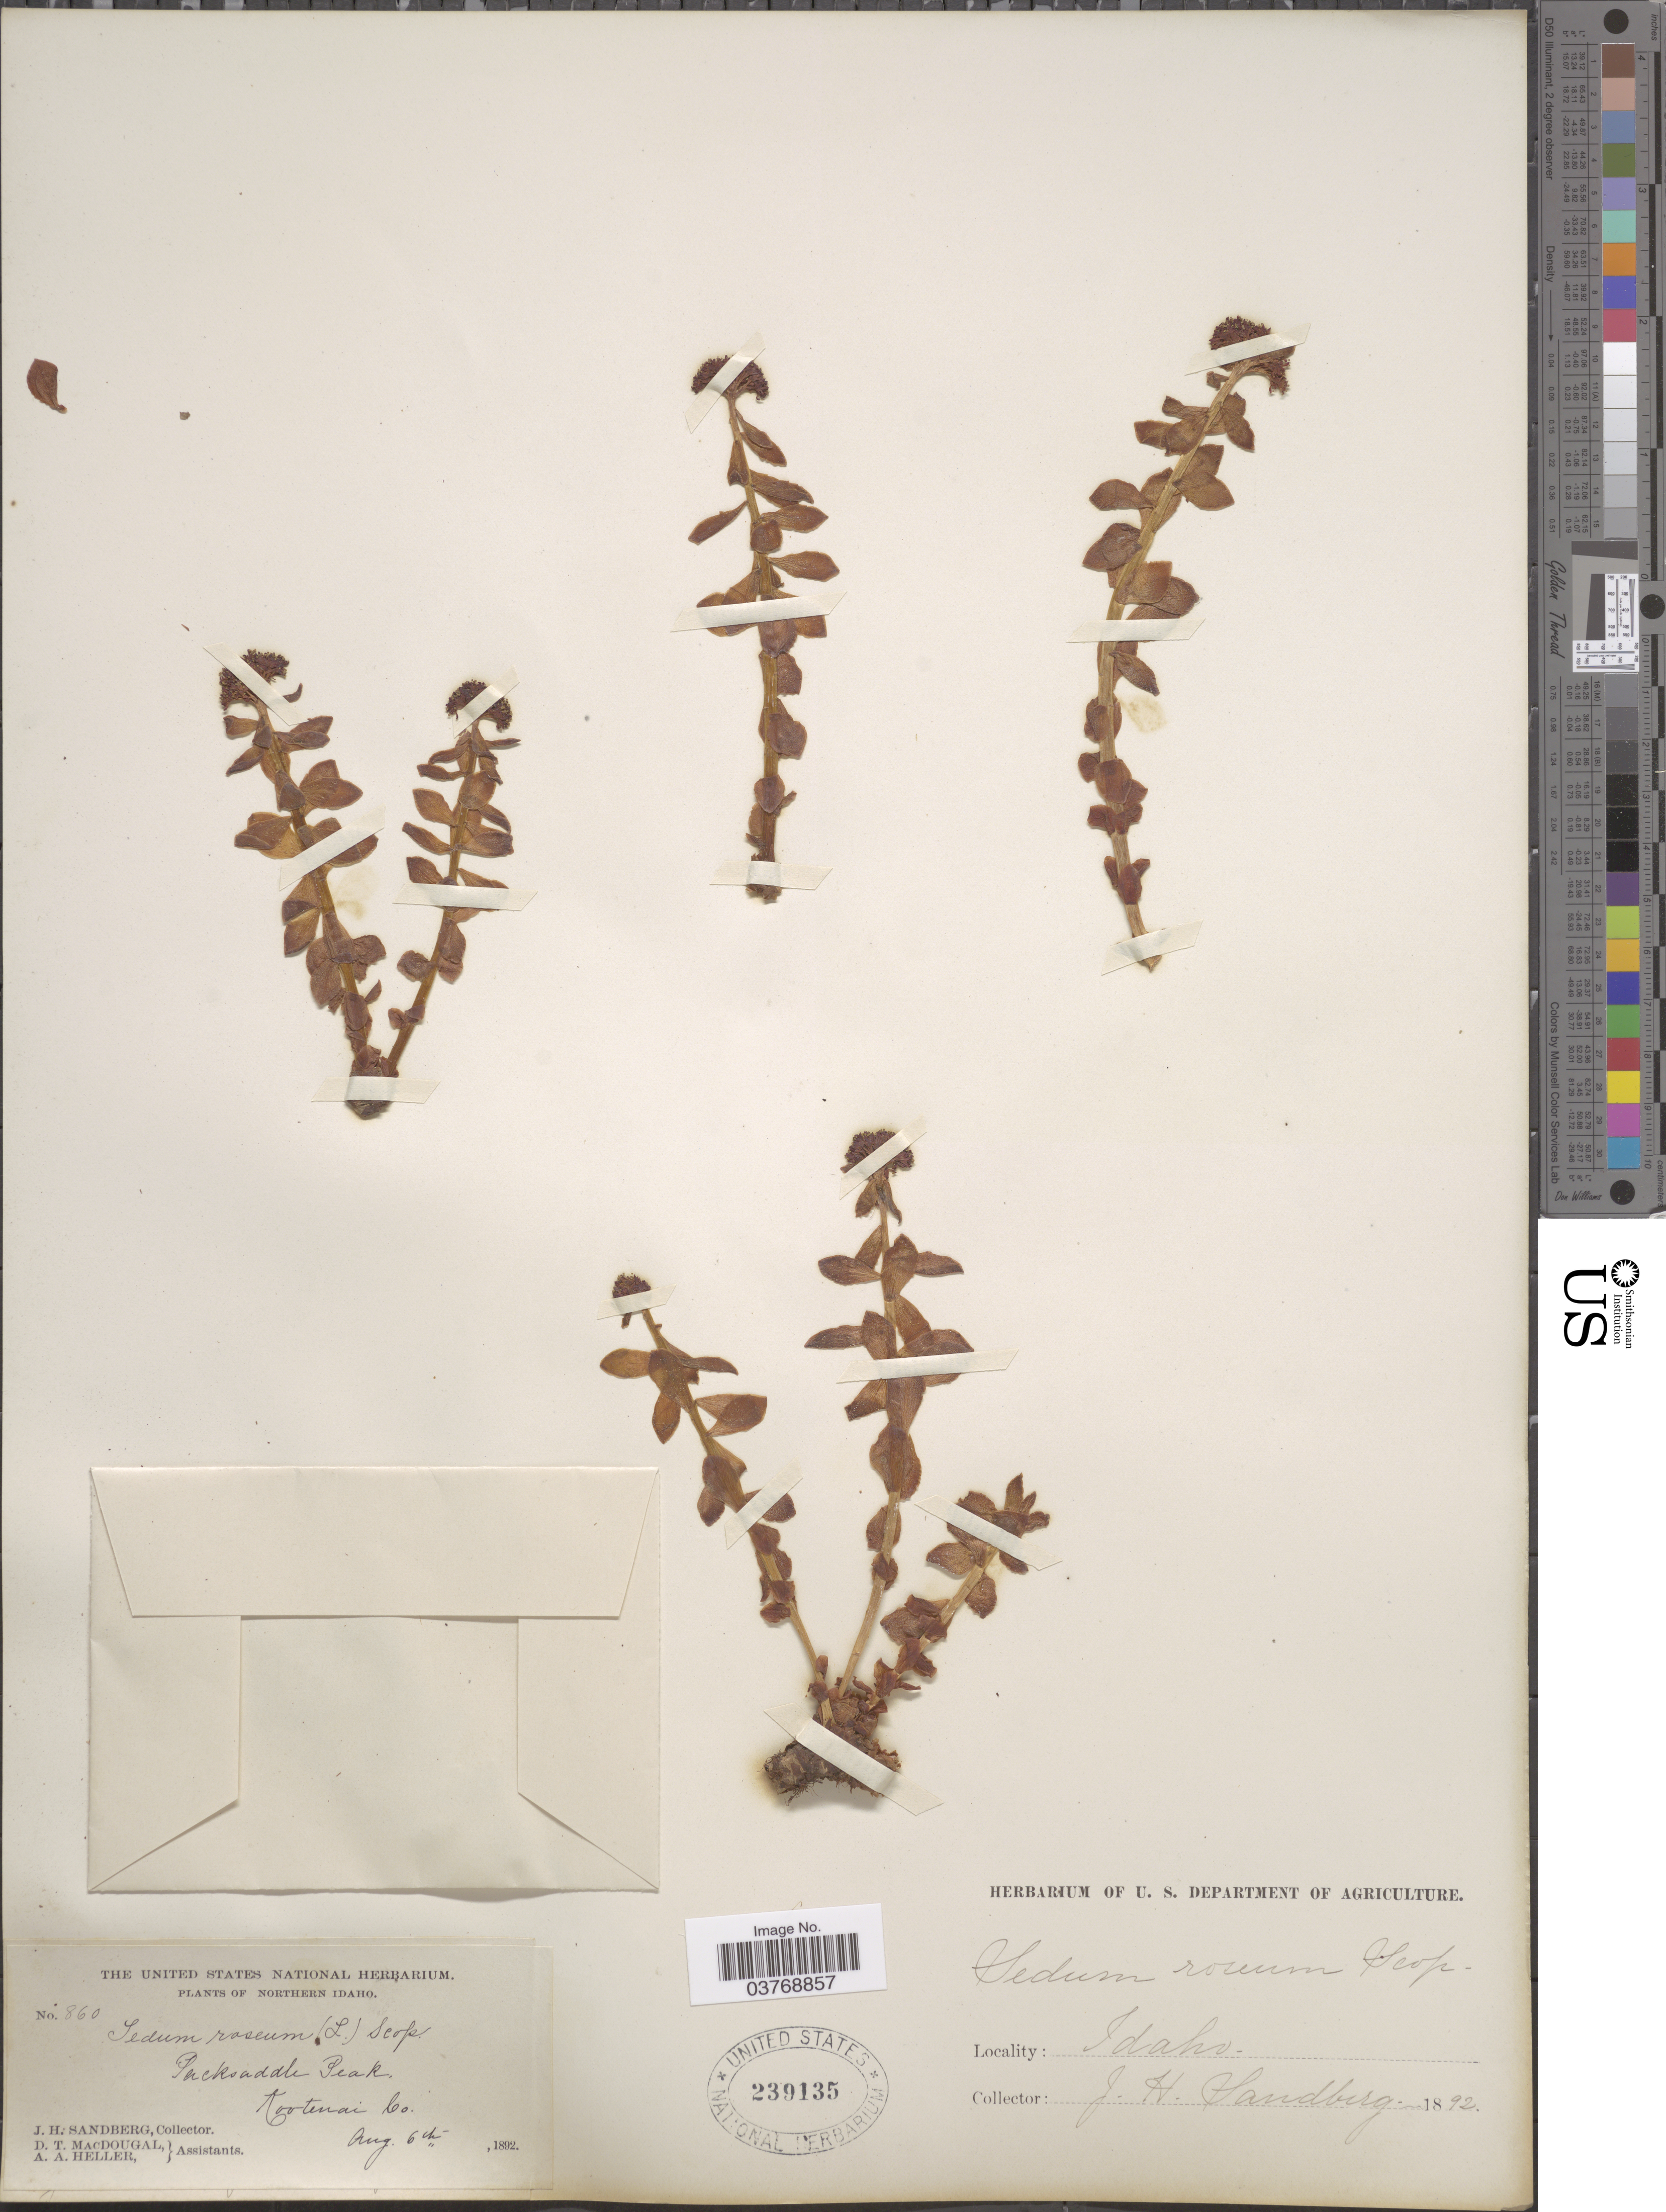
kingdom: Plantae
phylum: Tracheophyta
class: Magnoliopsida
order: Saxifragales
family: Crassulaceae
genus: Rhodiola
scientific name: Rhodiola integrifolia subsp. integrifolia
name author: Raf.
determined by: Strong, Mark T., (BOT), Smithsonian Institution - National Museum of Natural History (UNITED STATES)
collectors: J. H. Sandberg, D. T. MacDougal & A. A. Heller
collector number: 860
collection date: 1892-08-06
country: United States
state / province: Idaho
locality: Northern Idaho. Packsaddle Peak. Kootenai Co.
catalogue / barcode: US 239135